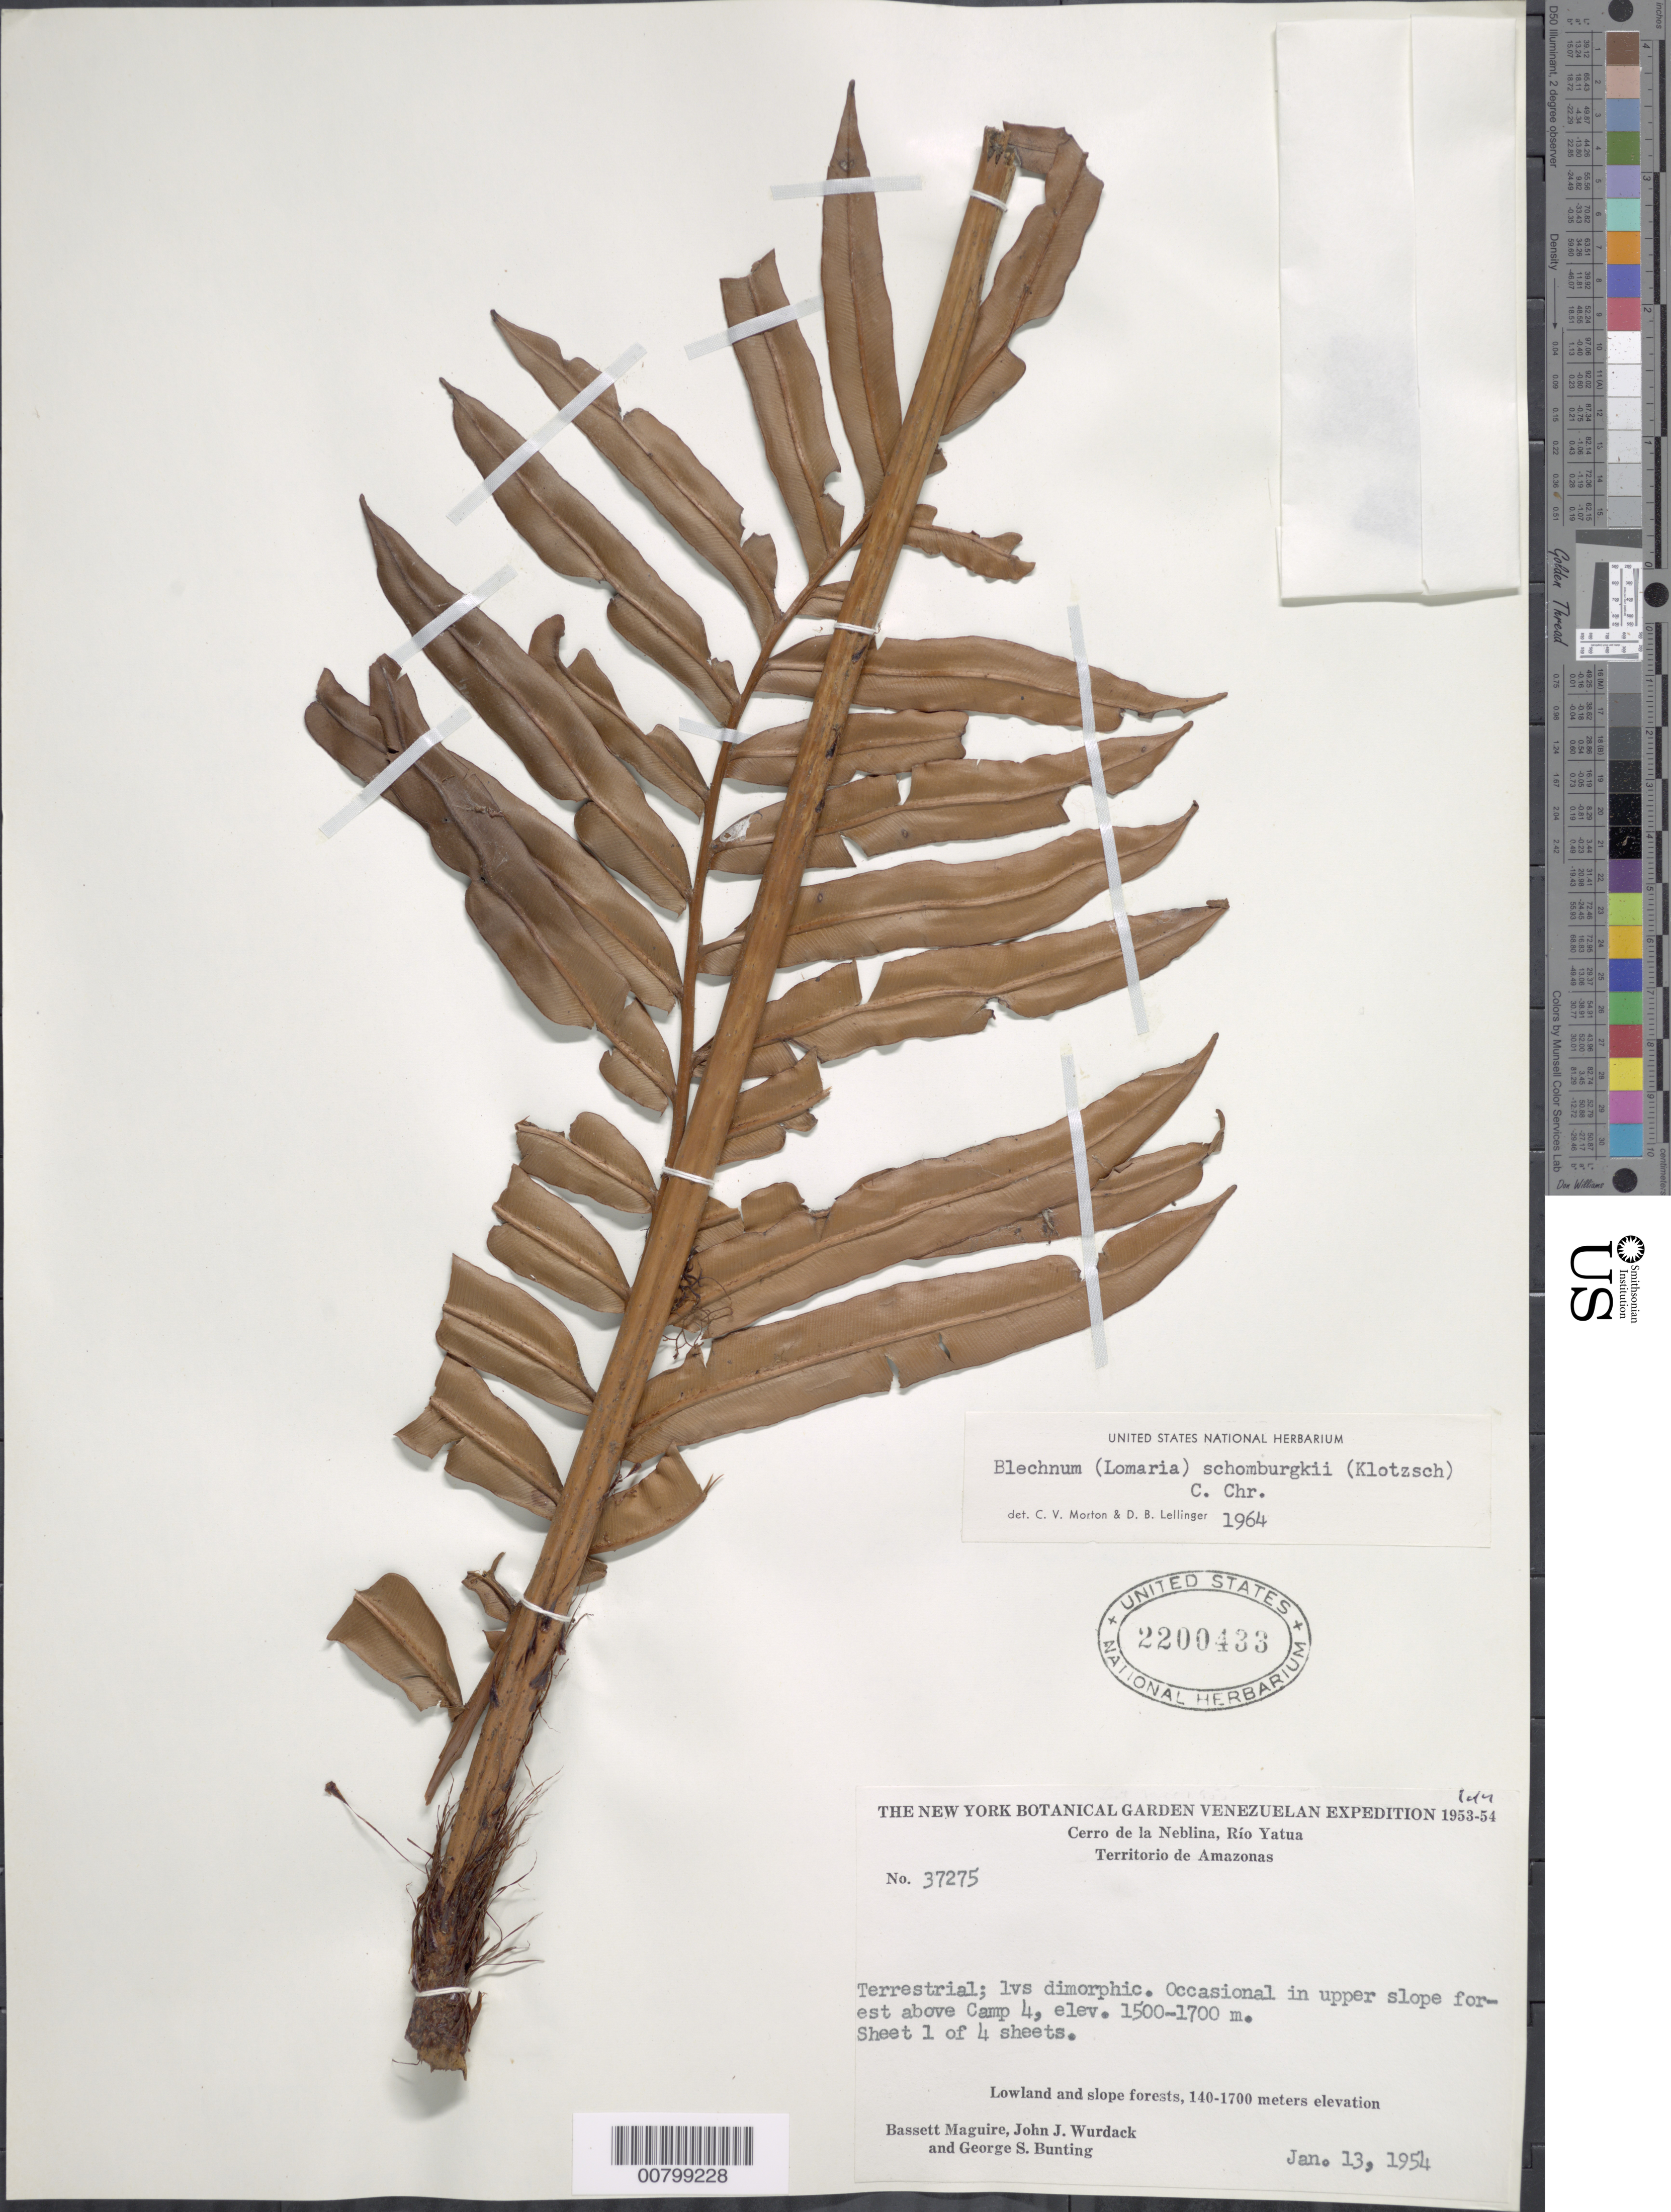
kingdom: Plantae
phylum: Tracheophyta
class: Polypodiopsida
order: Polypodiales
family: Blechnaceae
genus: Blechnum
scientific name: Blechnum schomburgkii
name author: (Klotzsch) C. Chr.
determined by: Morton, C. V.; Lellinger, D. B.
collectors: B. Maguire, J. J. Wurdack & G. S. Bunting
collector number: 37275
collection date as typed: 13-Jan-54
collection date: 1954-01-13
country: Venezuela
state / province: Amazonas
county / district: Río Negro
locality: Cerro de la Neblina, Río Yatua, above Camp 4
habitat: Upper slope forest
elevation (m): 1500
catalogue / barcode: US 2200433